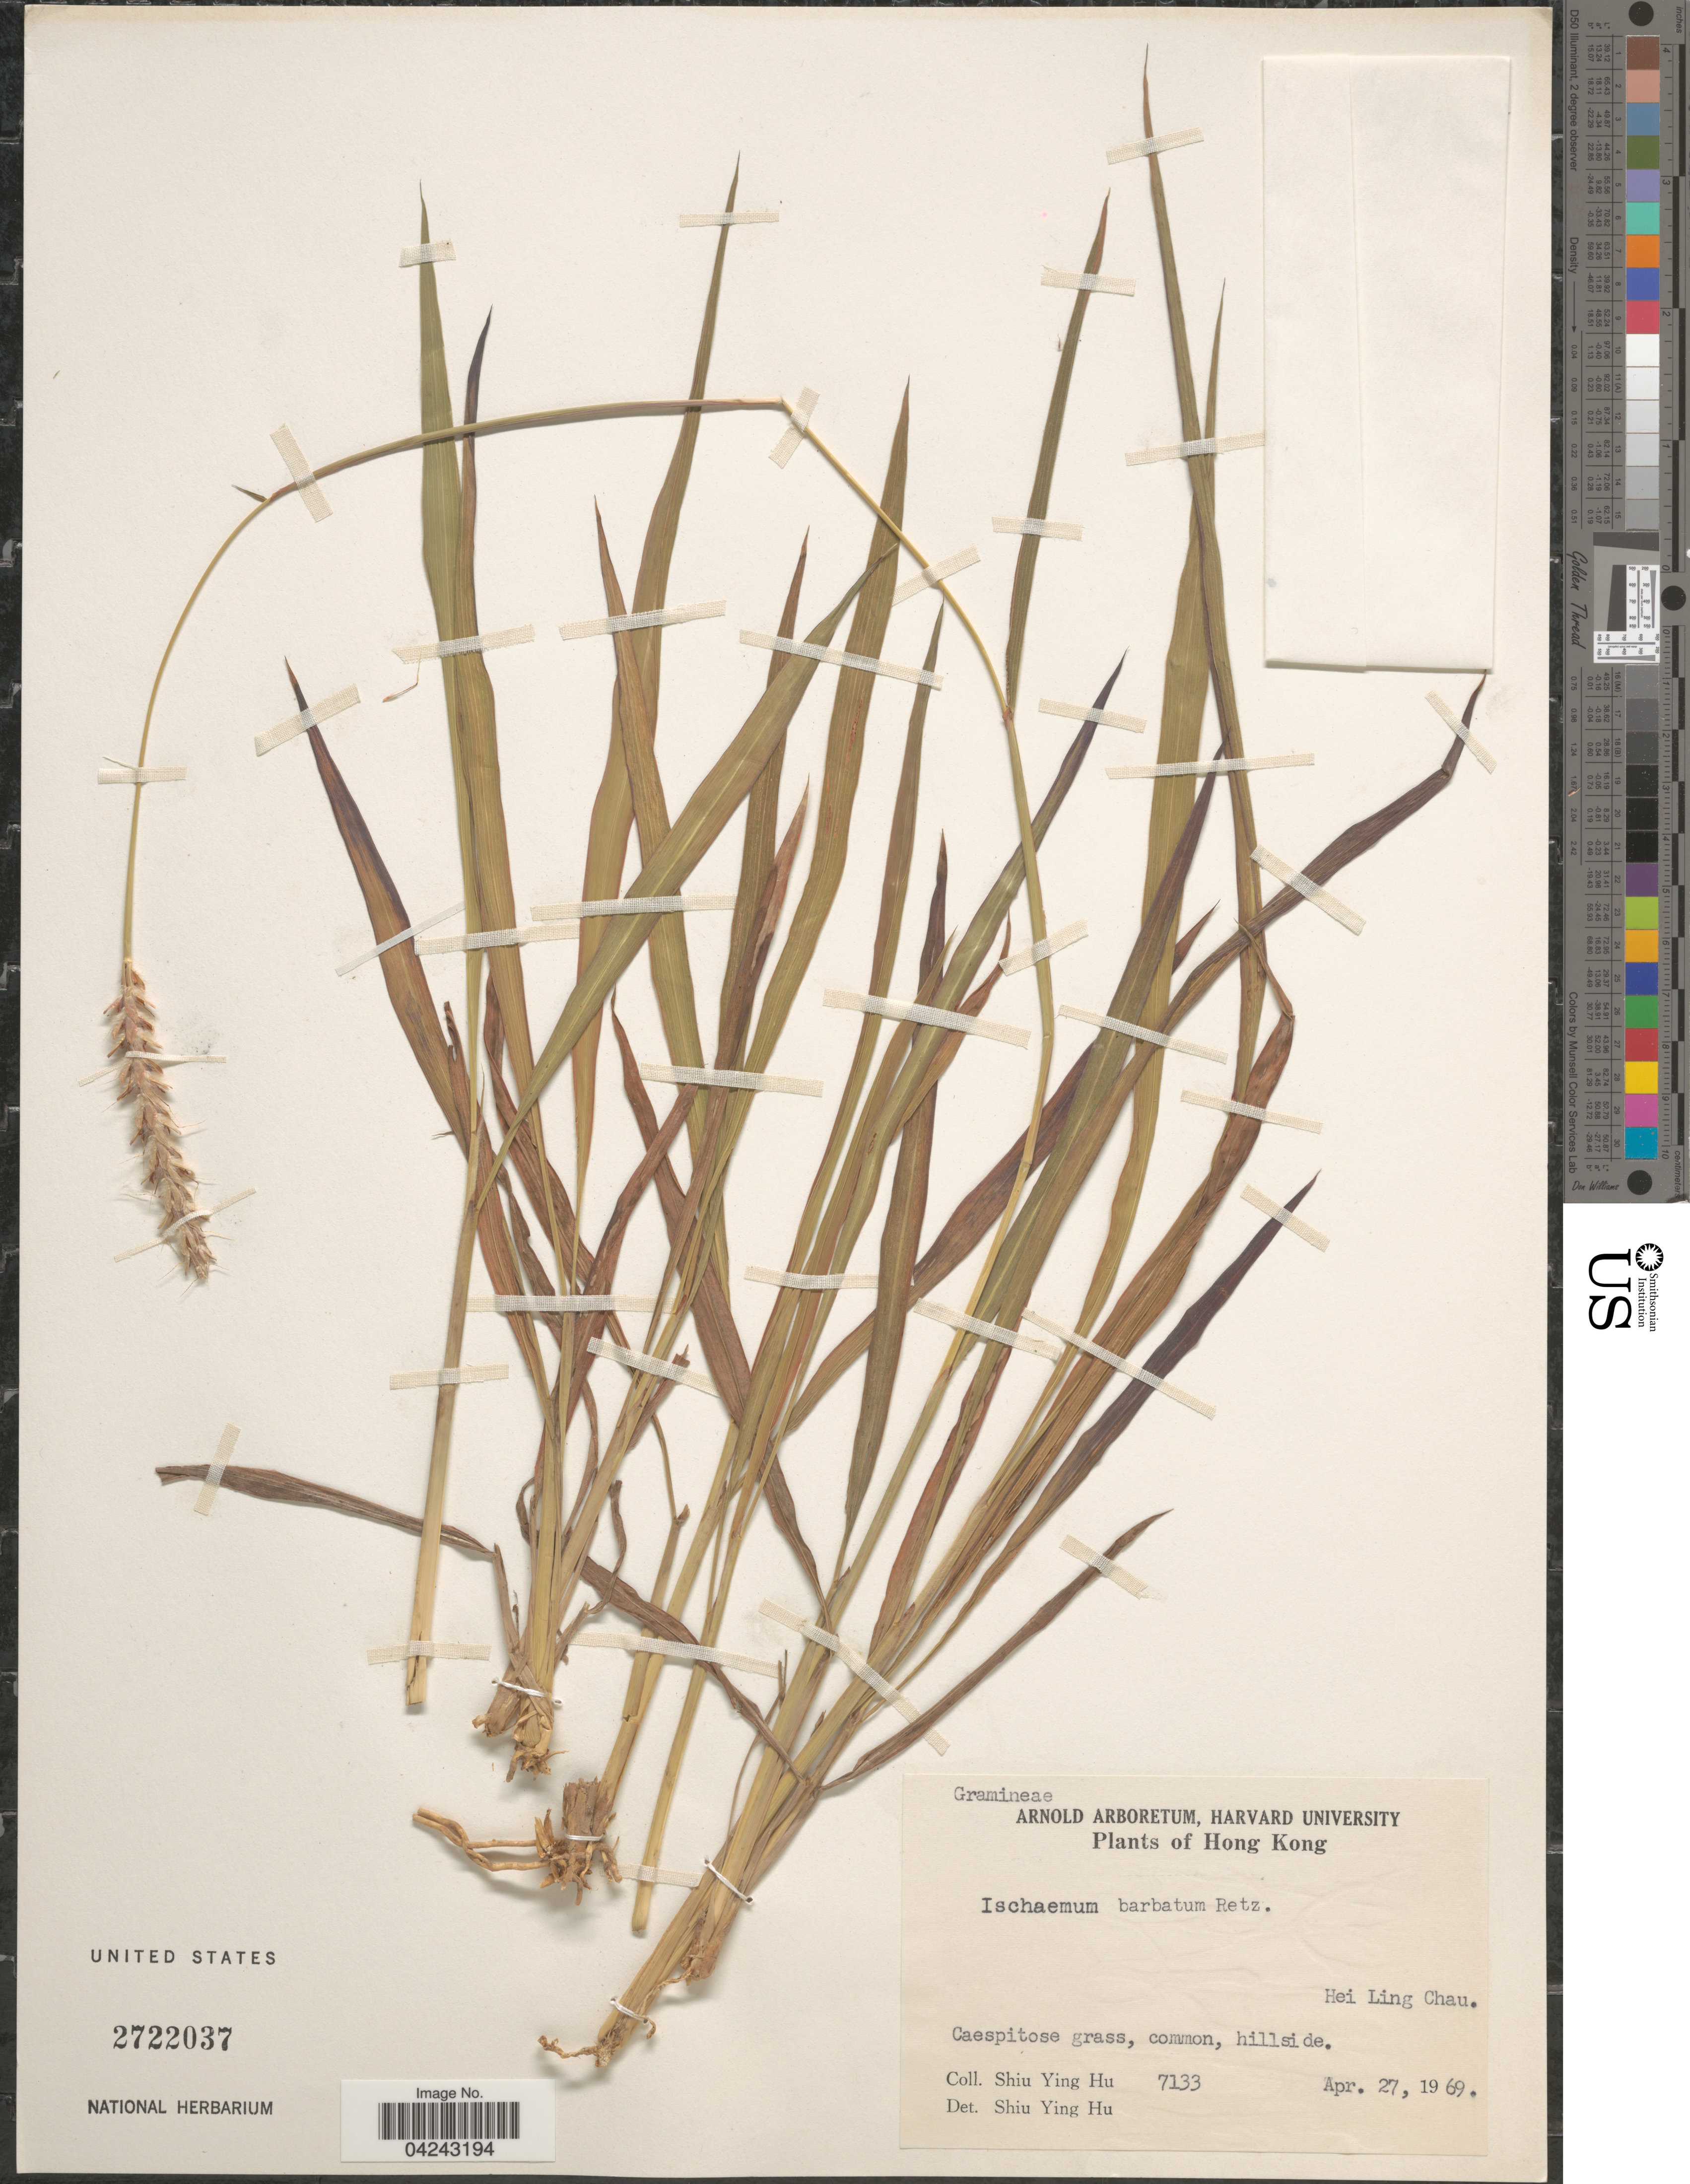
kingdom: Plantae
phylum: Tracheophyta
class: Liliopsida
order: Poales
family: Poaceae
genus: Ischaemum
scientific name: Ischaemum barbatum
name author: Blume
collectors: S. Y. Hu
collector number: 7133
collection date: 1969-04-27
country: China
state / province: Hong Kong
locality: Hei Ling Chau.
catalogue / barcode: US 2722037